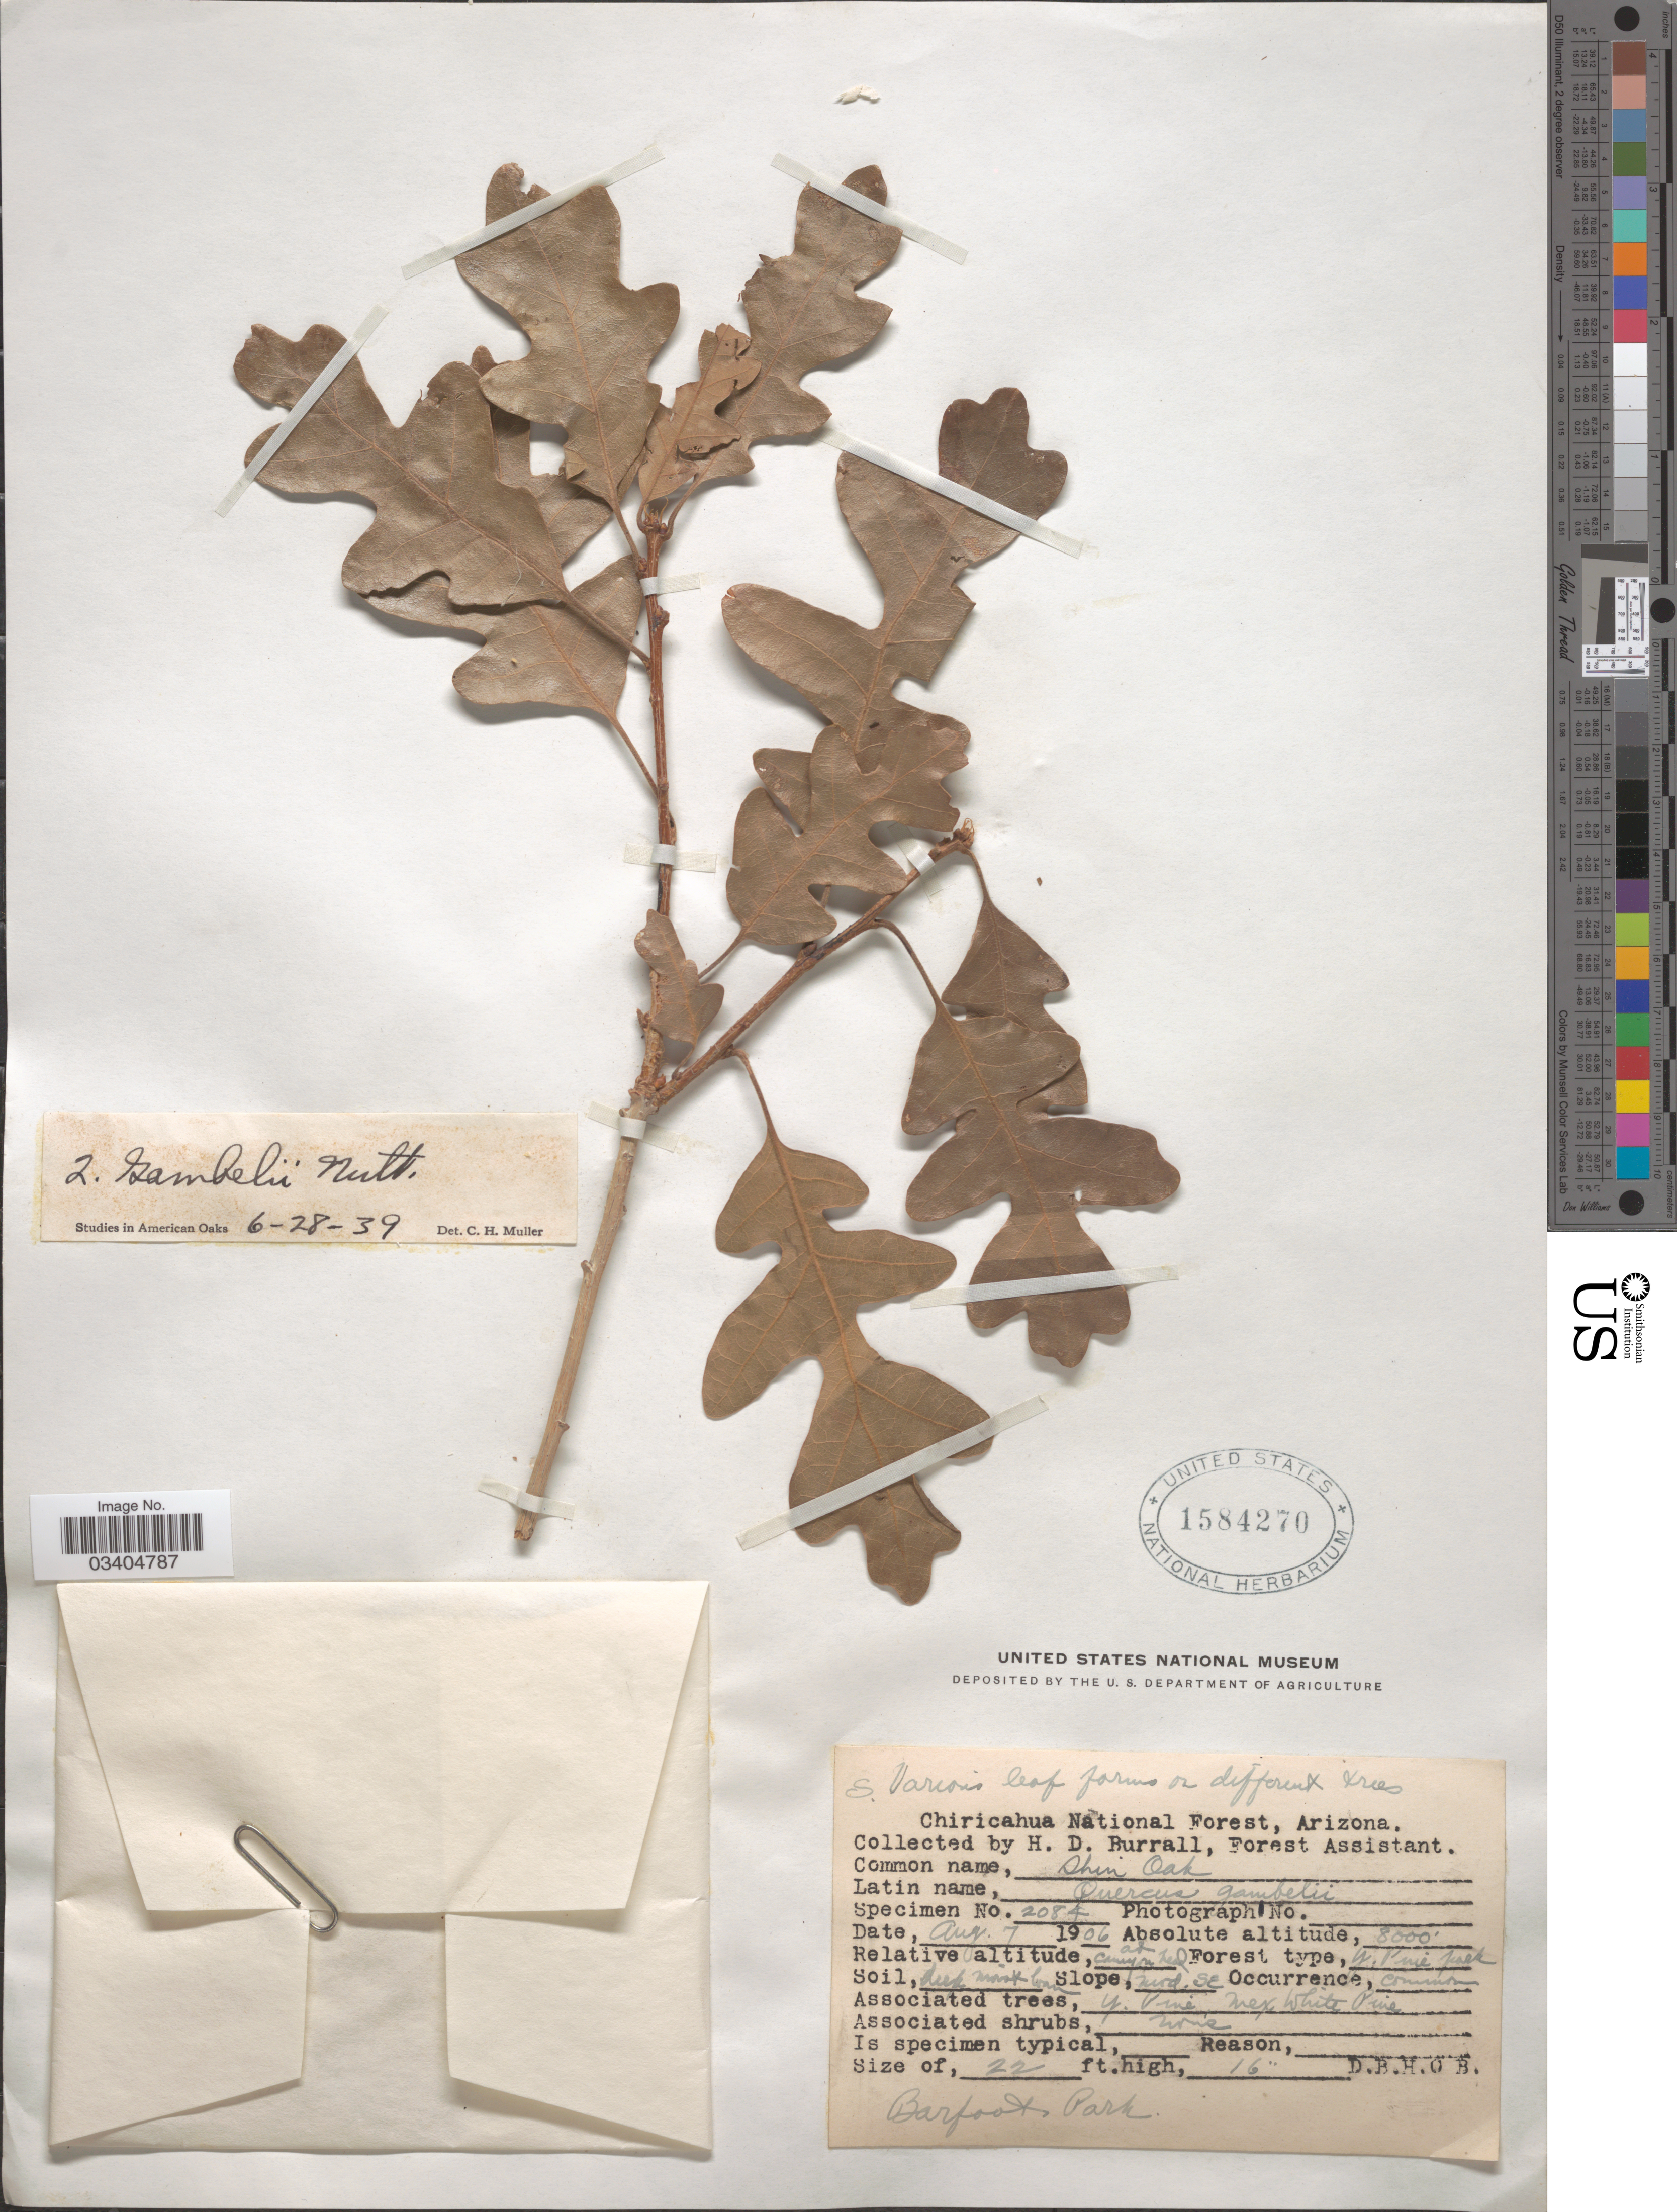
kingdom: Plantae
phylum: Tracheophyta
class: Magnoliopsida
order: Fagales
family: Fagaceae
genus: Quercus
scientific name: Quercus gambelii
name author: Nutt.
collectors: H. Burrall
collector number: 2084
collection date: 1906-08-07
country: United States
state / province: Arizona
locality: Chiricahua National Forest. At Canyon edge. Slope, Wrd SE. Barfoot, Park.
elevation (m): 2438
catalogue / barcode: US 1584270